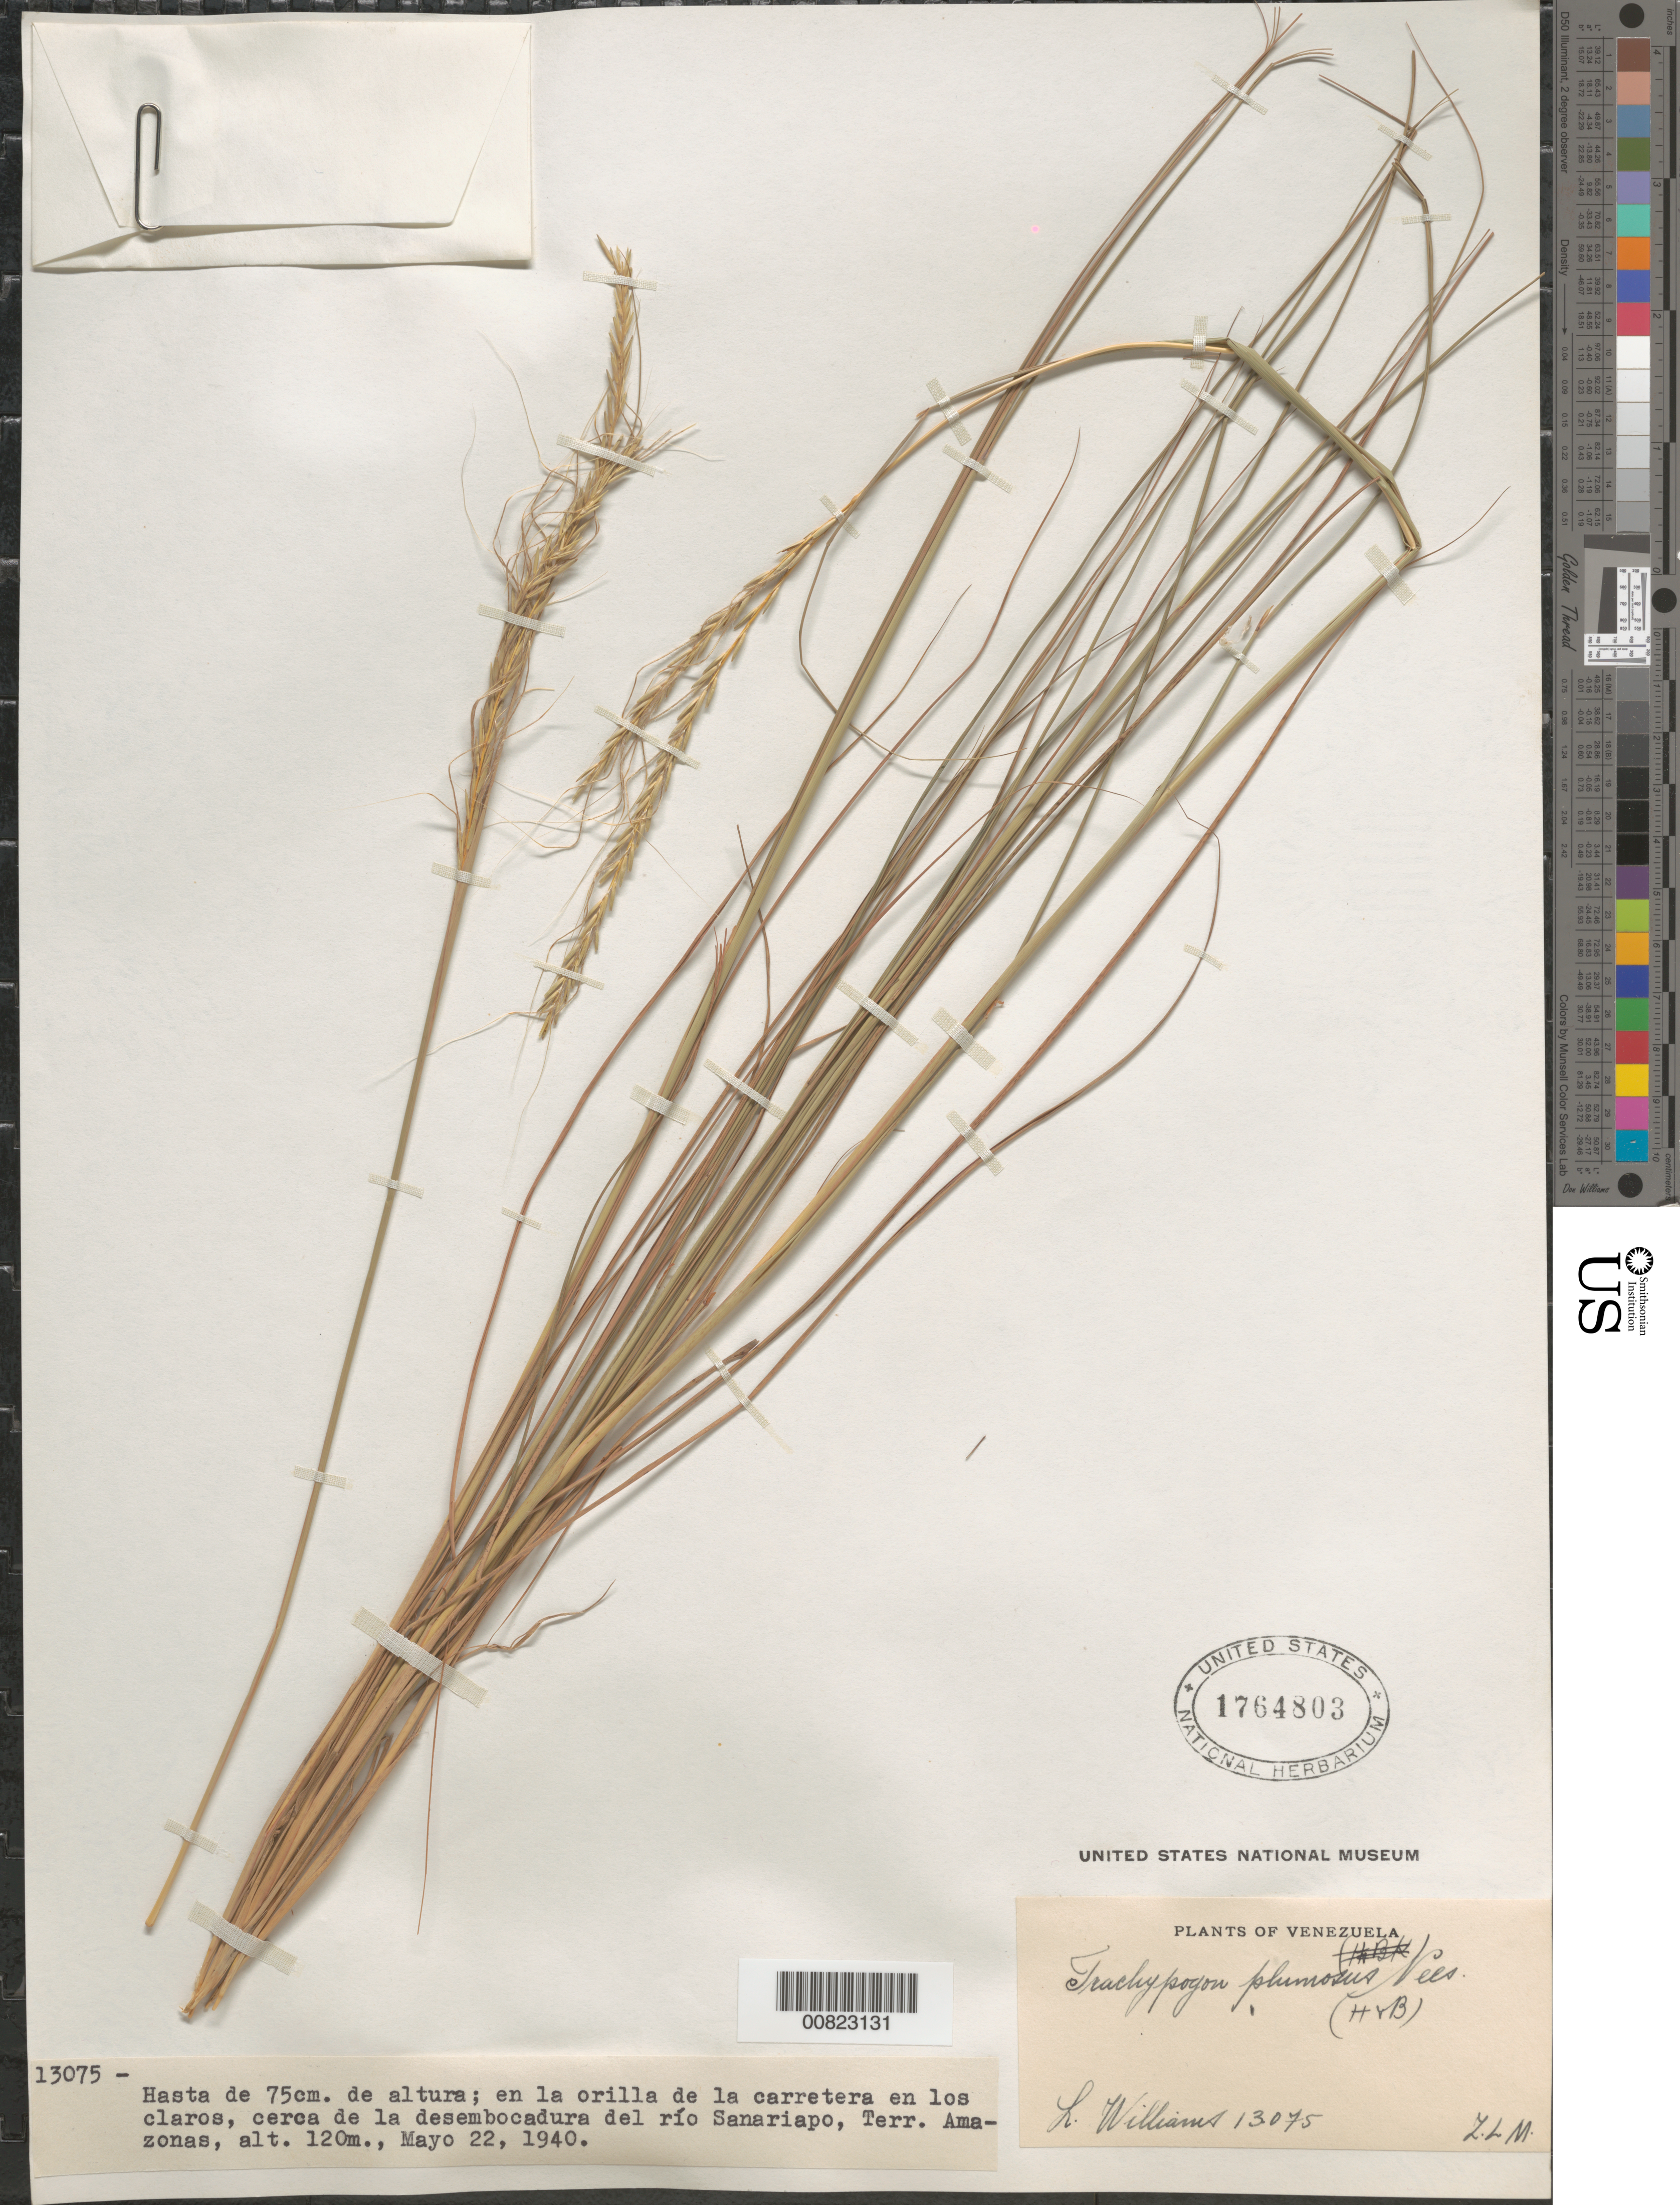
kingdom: Plantae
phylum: Tracheophyta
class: Liliopsida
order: Poales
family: Poaceae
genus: Trachypogon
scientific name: Trachypogon plumosus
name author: (Humb. & Bonpl.) Nees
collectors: Ll. Williams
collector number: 13075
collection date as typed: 22-May-40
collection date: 1940-05-22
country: Venezuela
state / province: Amazonas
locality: Río Sanariapo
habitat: Orilla de la carretera en los claros, cerca de la desembocadura del rio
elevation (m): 120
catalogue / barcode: US 1764803